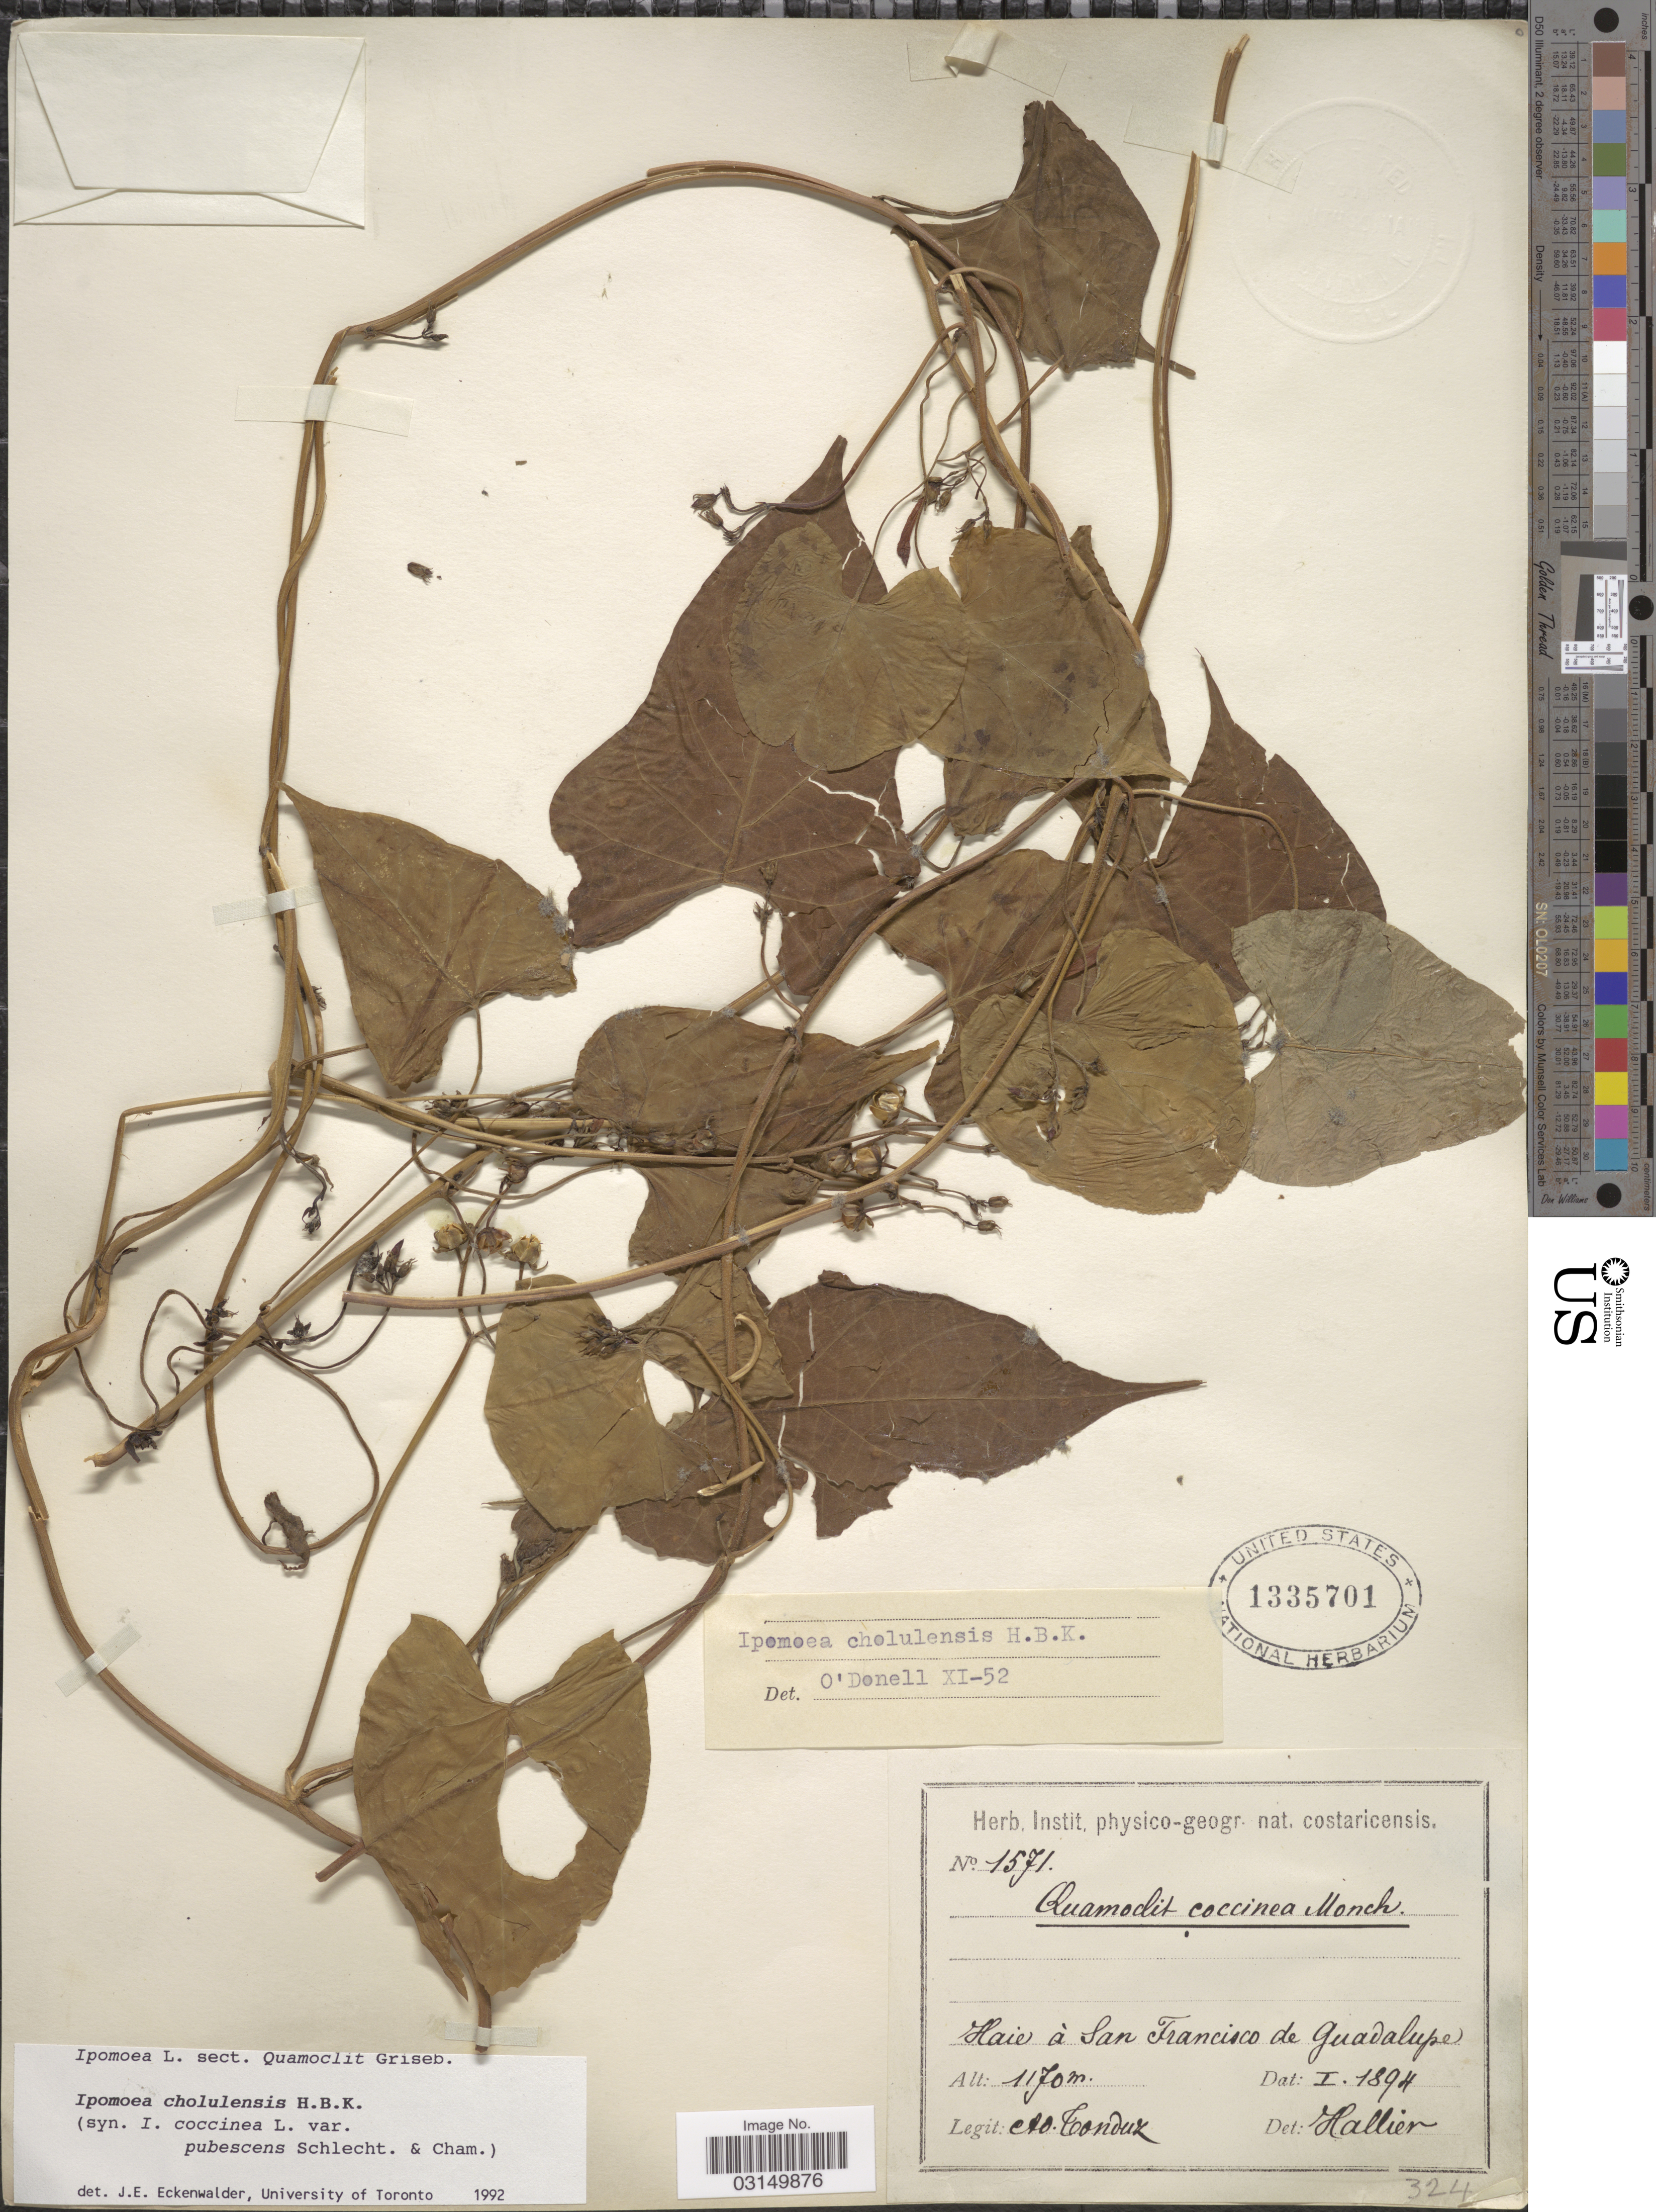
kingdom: Plantae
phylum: Tracheophyta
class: Magnoliopsida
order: Solanales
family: Convolvulaceae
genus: Ipomoea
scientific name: Ipomoea cholulensis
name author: Kunth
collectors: A. Tonduz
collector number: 1571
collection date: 1894-01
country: Costa Rica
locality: Haie á San Francisco de Guadalupe.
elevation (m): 1170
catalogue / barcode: US 1335701